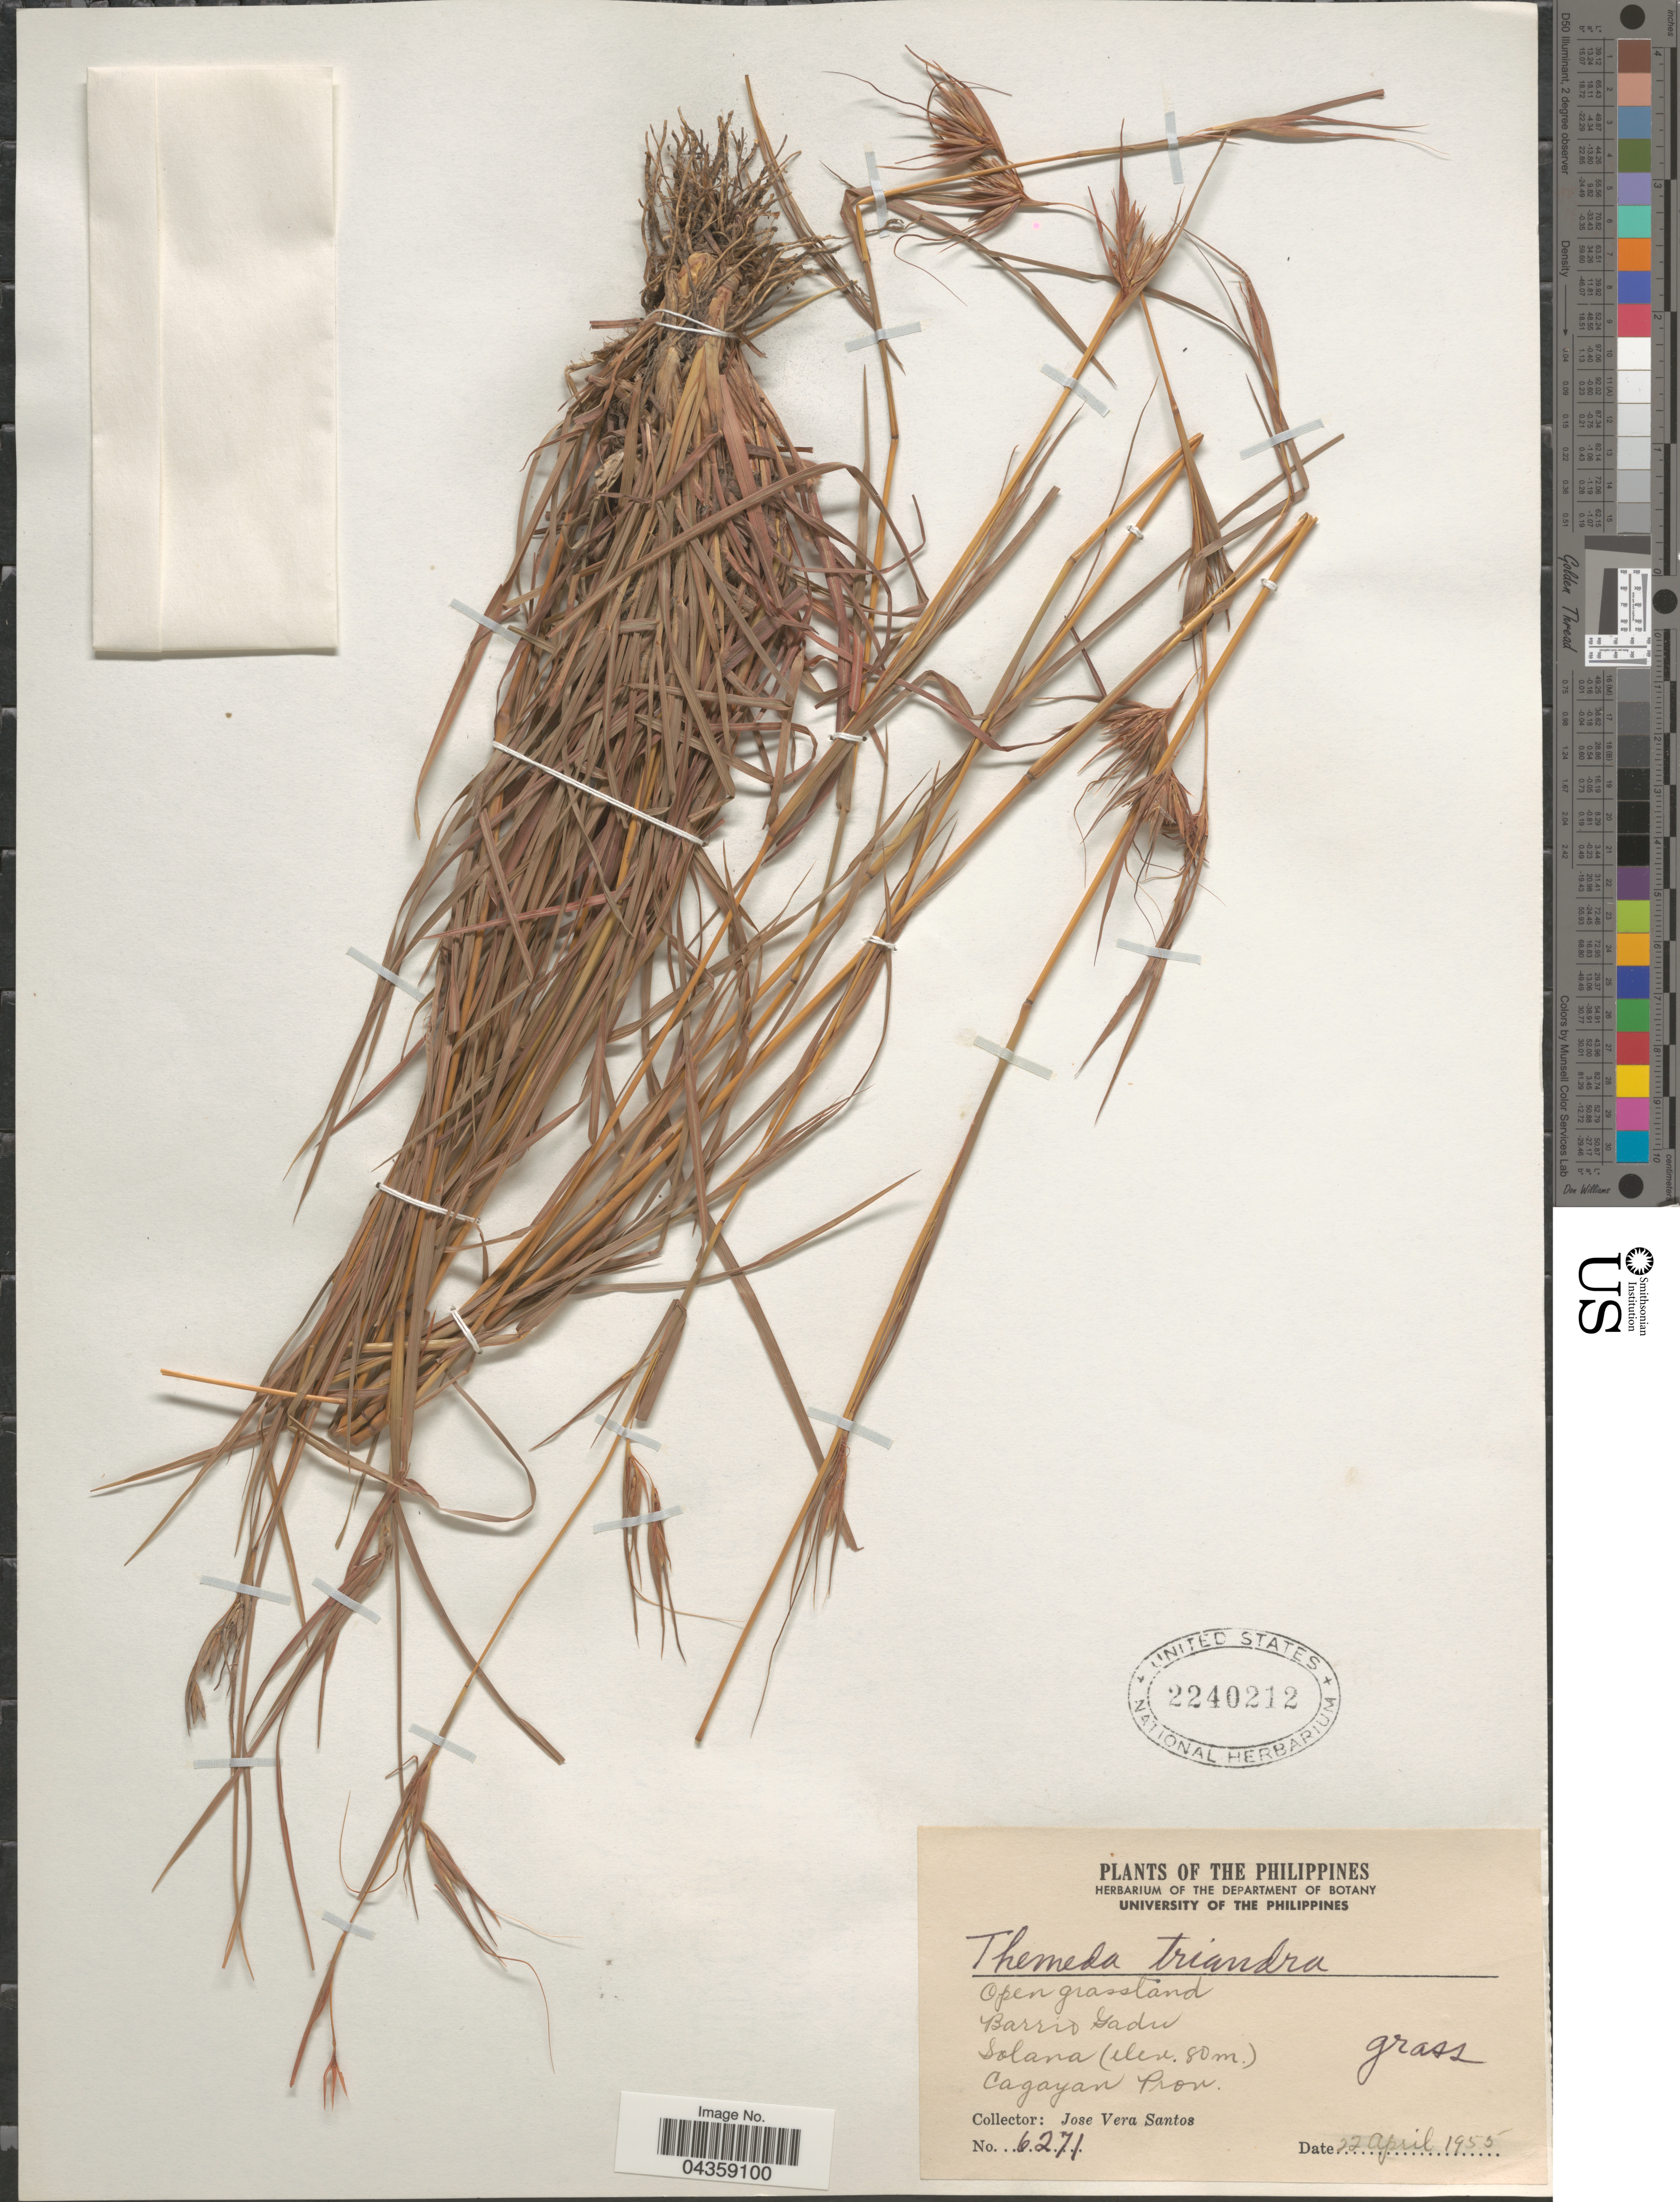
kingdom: Plantae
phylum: Tracheophyta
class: Liliopsida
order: Poales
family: Poaceae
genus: Themeda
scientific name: Themeda triandra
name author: Forssk.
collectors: J. V. Santos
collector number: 6271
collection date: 1955-04-22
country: Philippines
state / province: Cagayan Valley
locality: Barrio Gadu. Solana. Cagayan Prov.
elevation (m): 80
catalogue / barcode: US 2240212